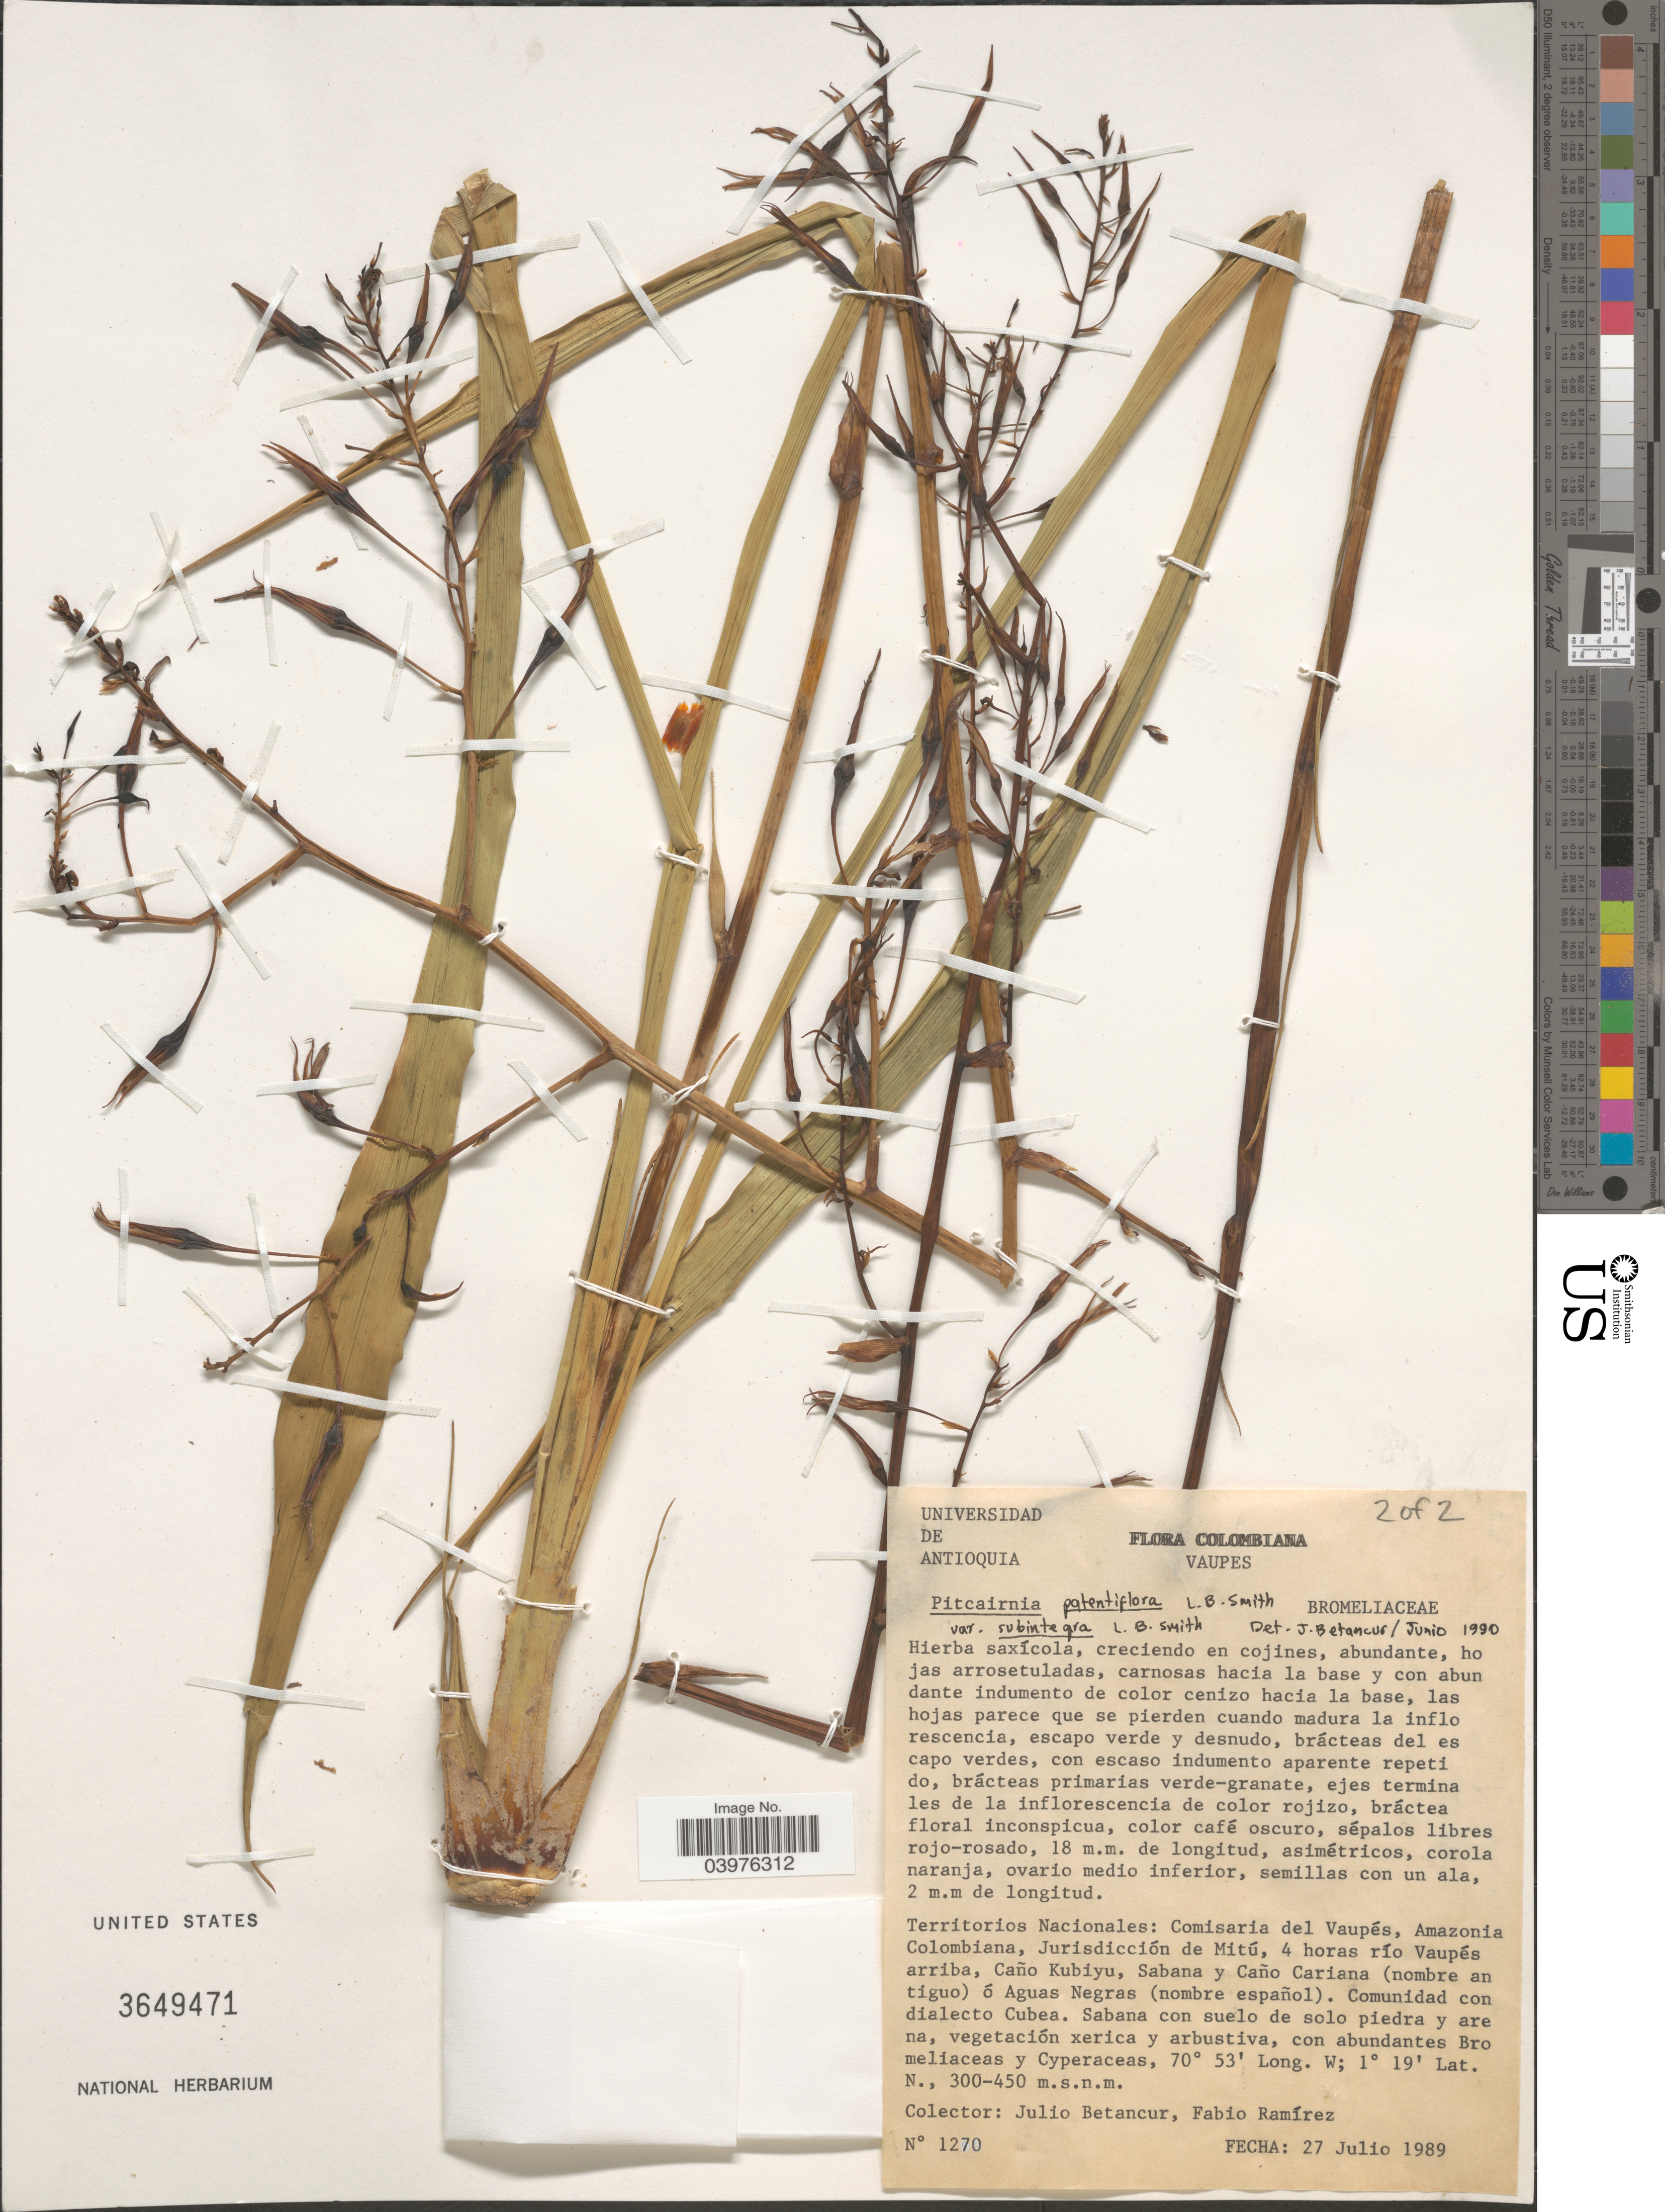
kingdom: Plantae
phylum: Tracheophyta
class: Liliopsida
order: Poales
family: Bromeliaceae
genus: Pitcairnia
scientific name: Pitcairnia patentiflora var. subintegra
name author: L.B. Sm.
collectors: J. Betancur & F. Ramirez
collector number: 1270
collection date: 1989-07-27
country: Colombia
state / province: Vaupés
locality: Territorios Nacionales: Comisaria del Vaupés, Amazonia Colombiana, Jurisdicción de Mitú, 4 horas río Vaupés arriba, Caño Kubiyu, Sabana y Caño Cariana (nombre de tiguo) ó Aguas Negras (nombre español). Comunidad con dialecto Cubea.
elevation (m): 300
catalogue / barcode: US 3649471